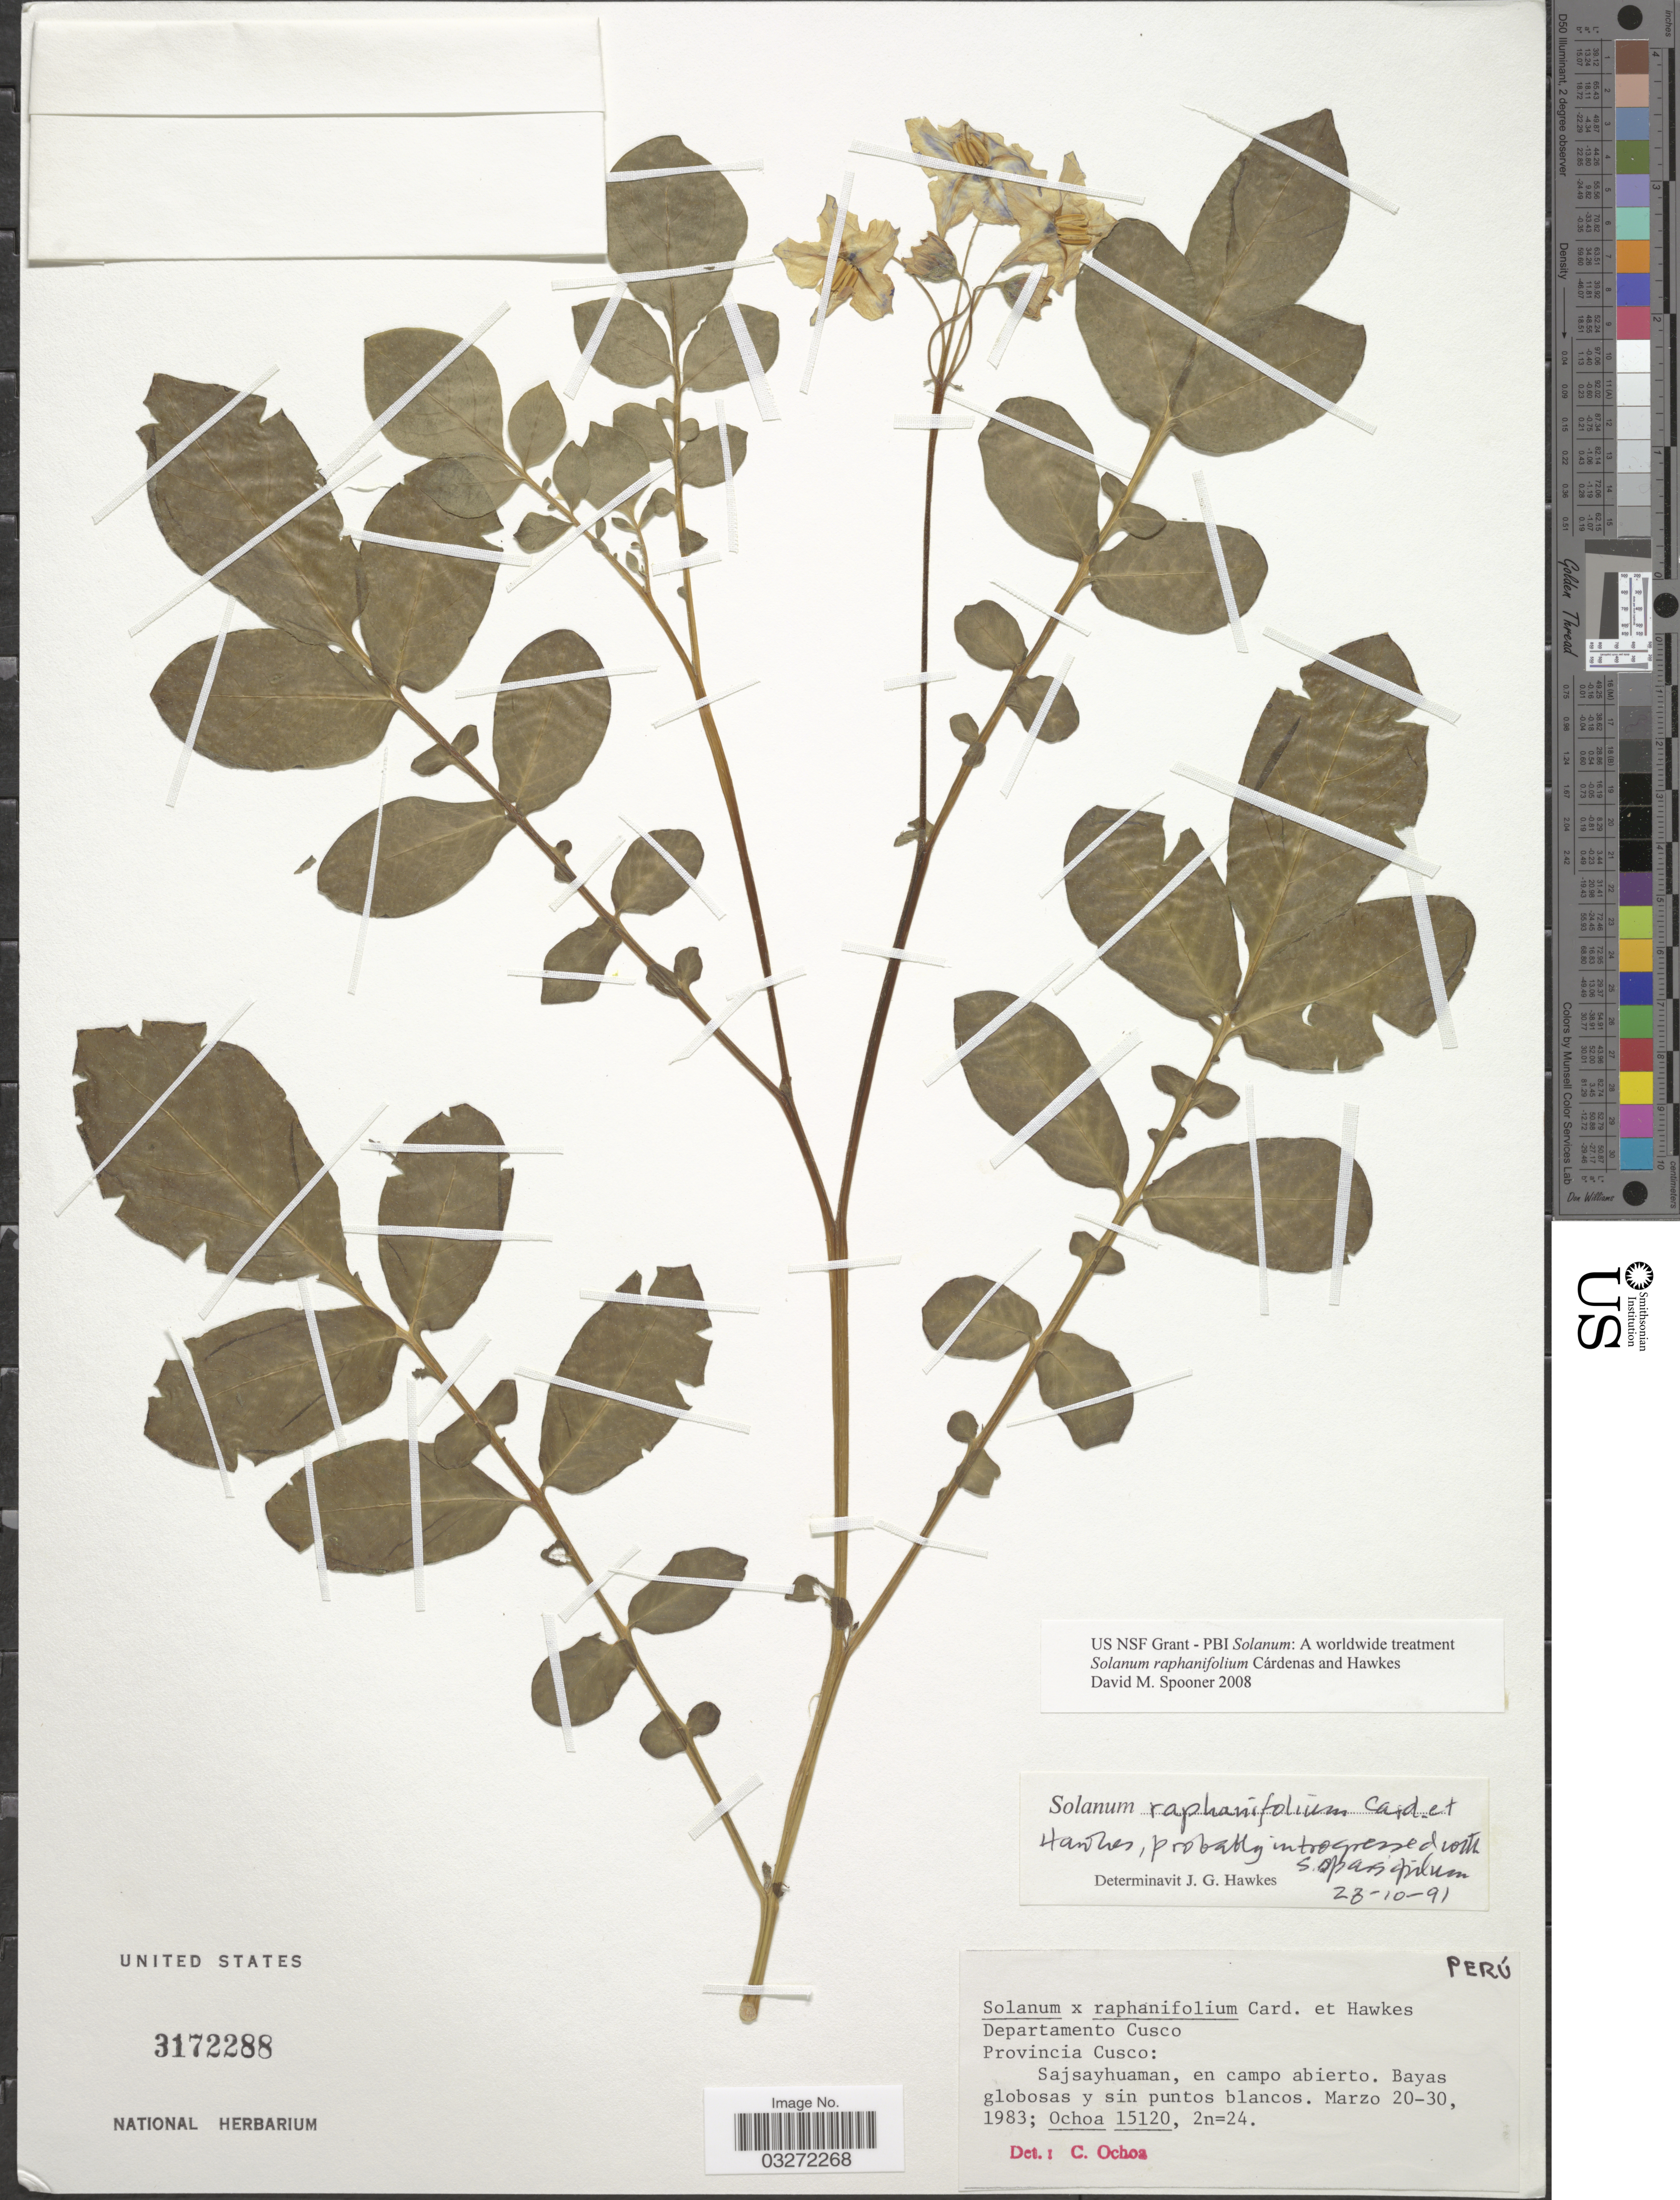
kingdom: Plantae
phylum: Tracheophyta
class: Magnoliopsida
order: Solanales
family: Solanaceae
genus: Solanum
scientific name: Solanum raphanifolium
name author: Cárdenas & Hawkes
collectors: -. Ochoa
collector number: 15120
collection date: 1983-03-20/1983-03-30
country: Peru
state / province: Cusco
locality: Departamento Cusco, Provincia Cusco: Sajsayhuaman, en campo abierto.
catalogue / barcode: US 3172288